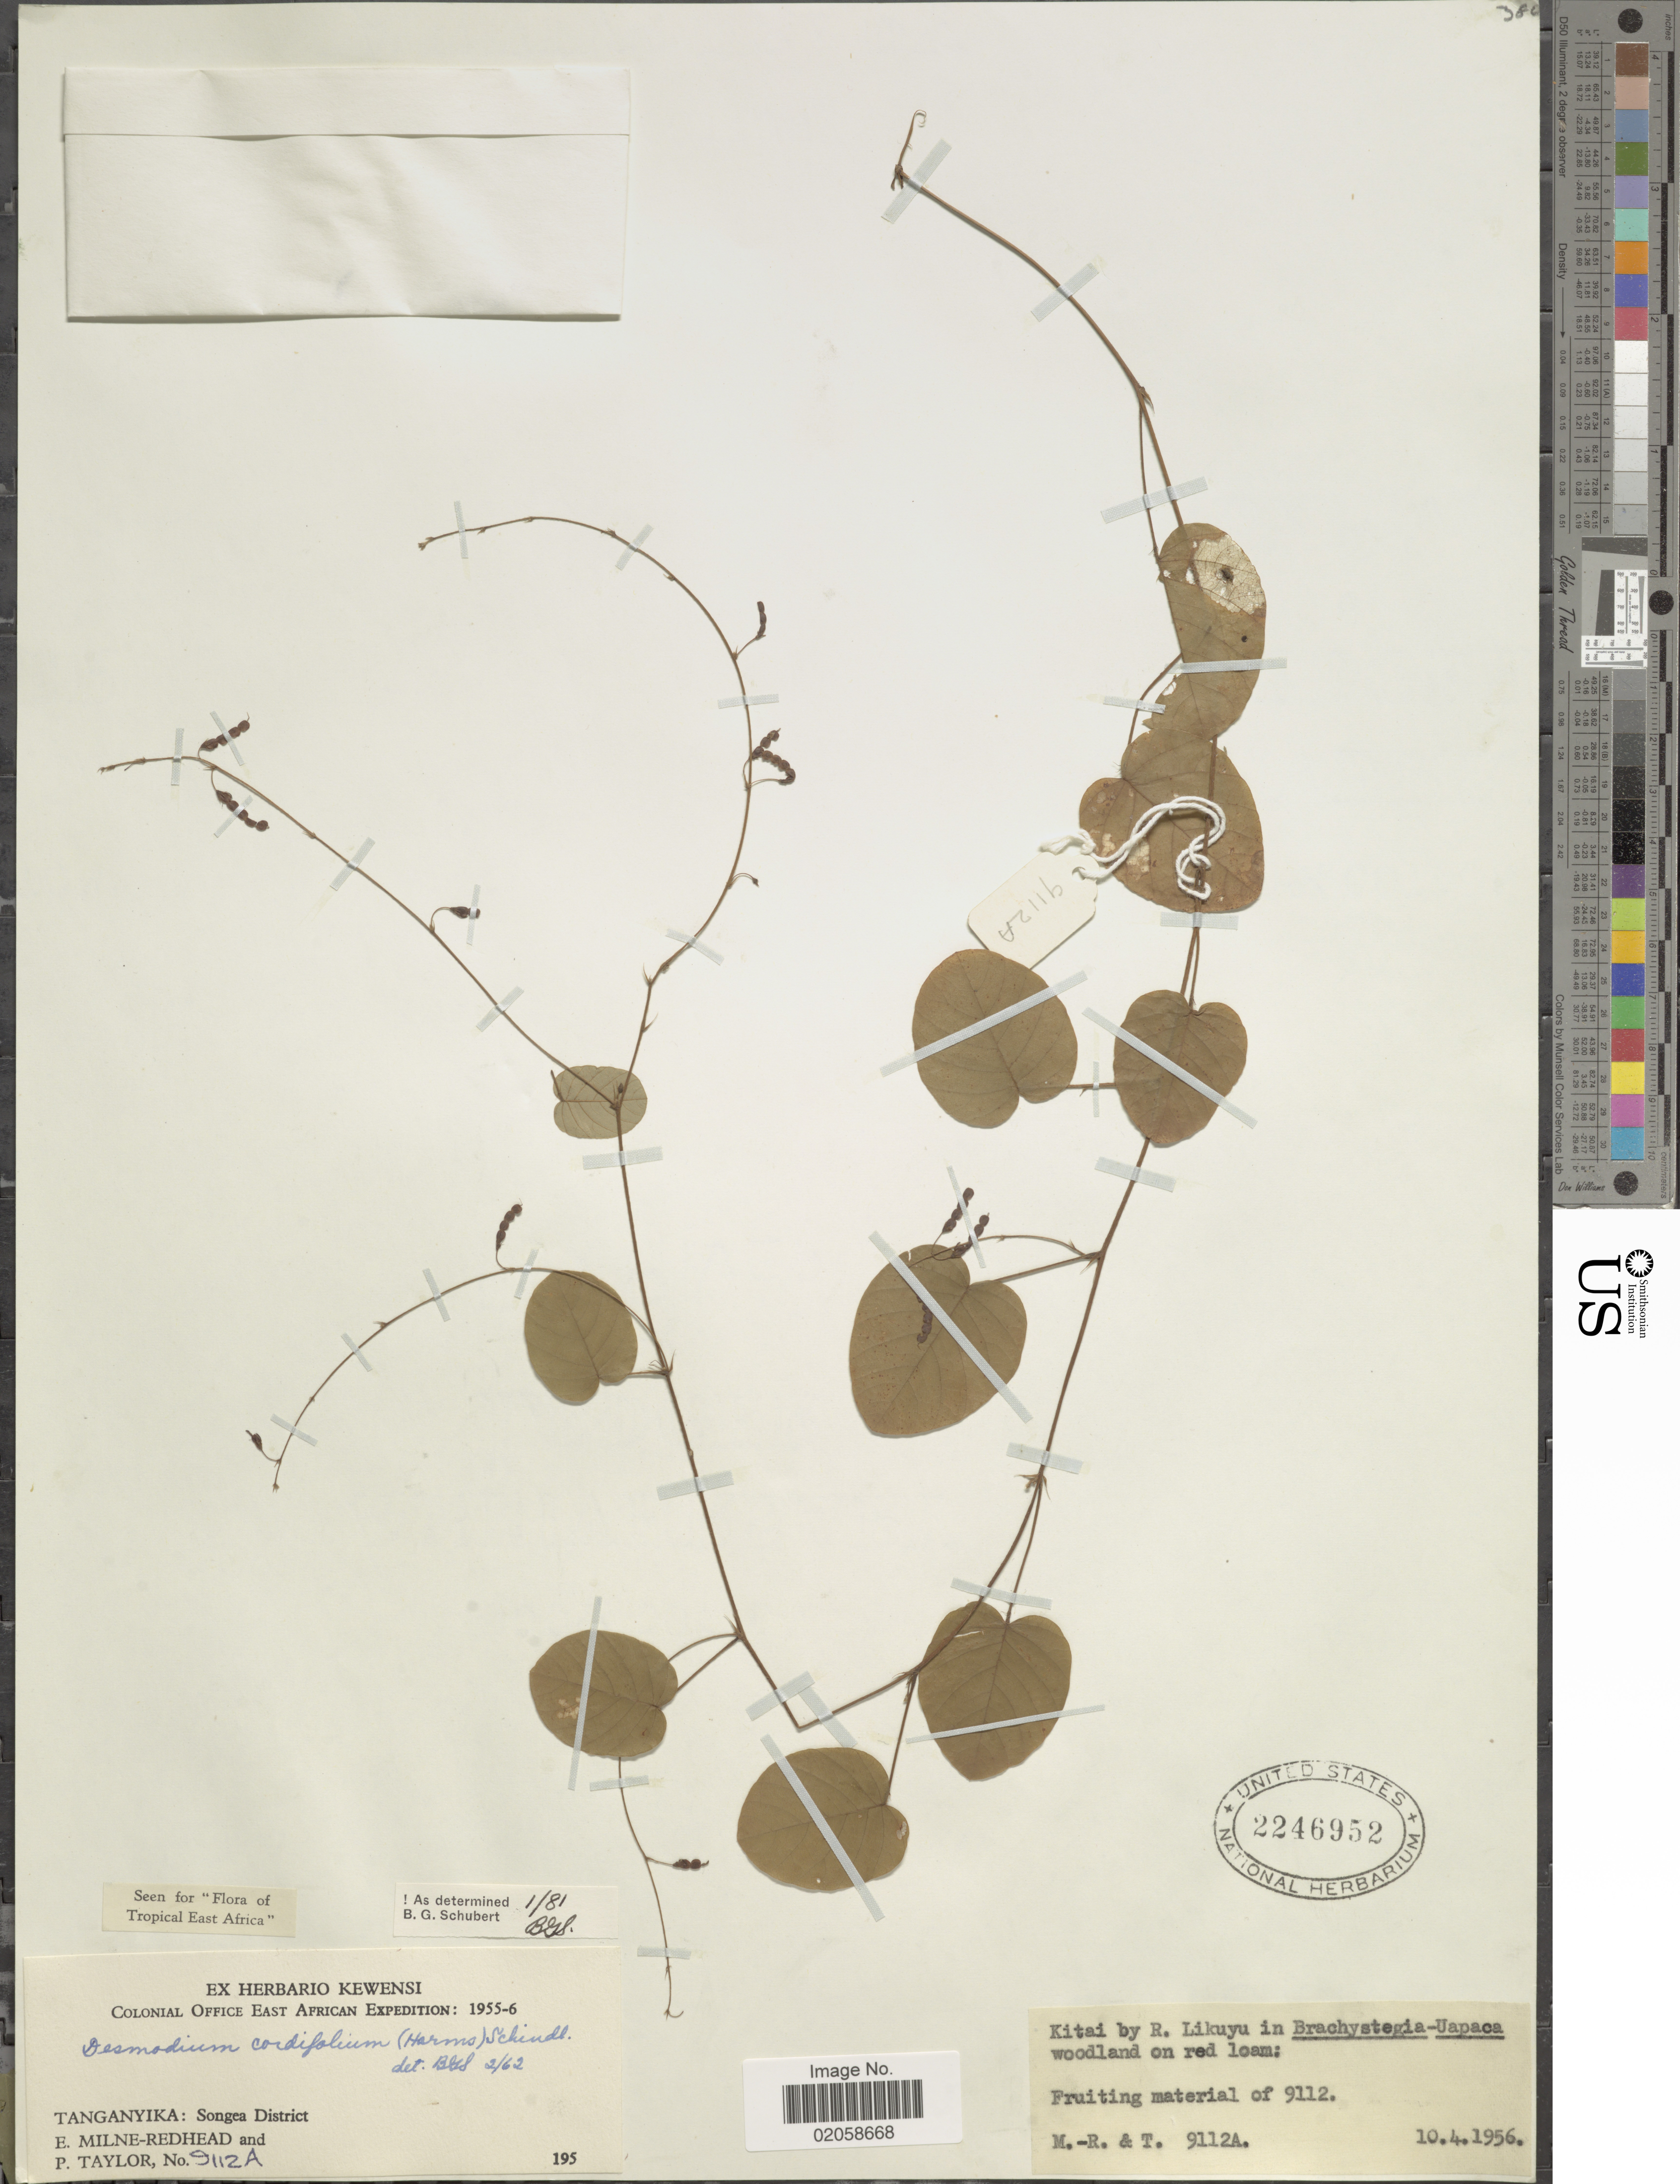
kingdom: Plantae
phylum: Tracheophyta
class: Magnoliopsida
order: Fabales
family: Fabaceae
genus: Grona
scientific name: Grona cordifolia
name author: (Harms) H. Ohashi & K. Ohashi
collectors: E. W. Milne-Redhead & P. Taylor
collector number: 9112A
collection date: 1956-04-10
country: Tanzania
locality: Tanganyika: Songea District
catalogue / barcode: US 2246952